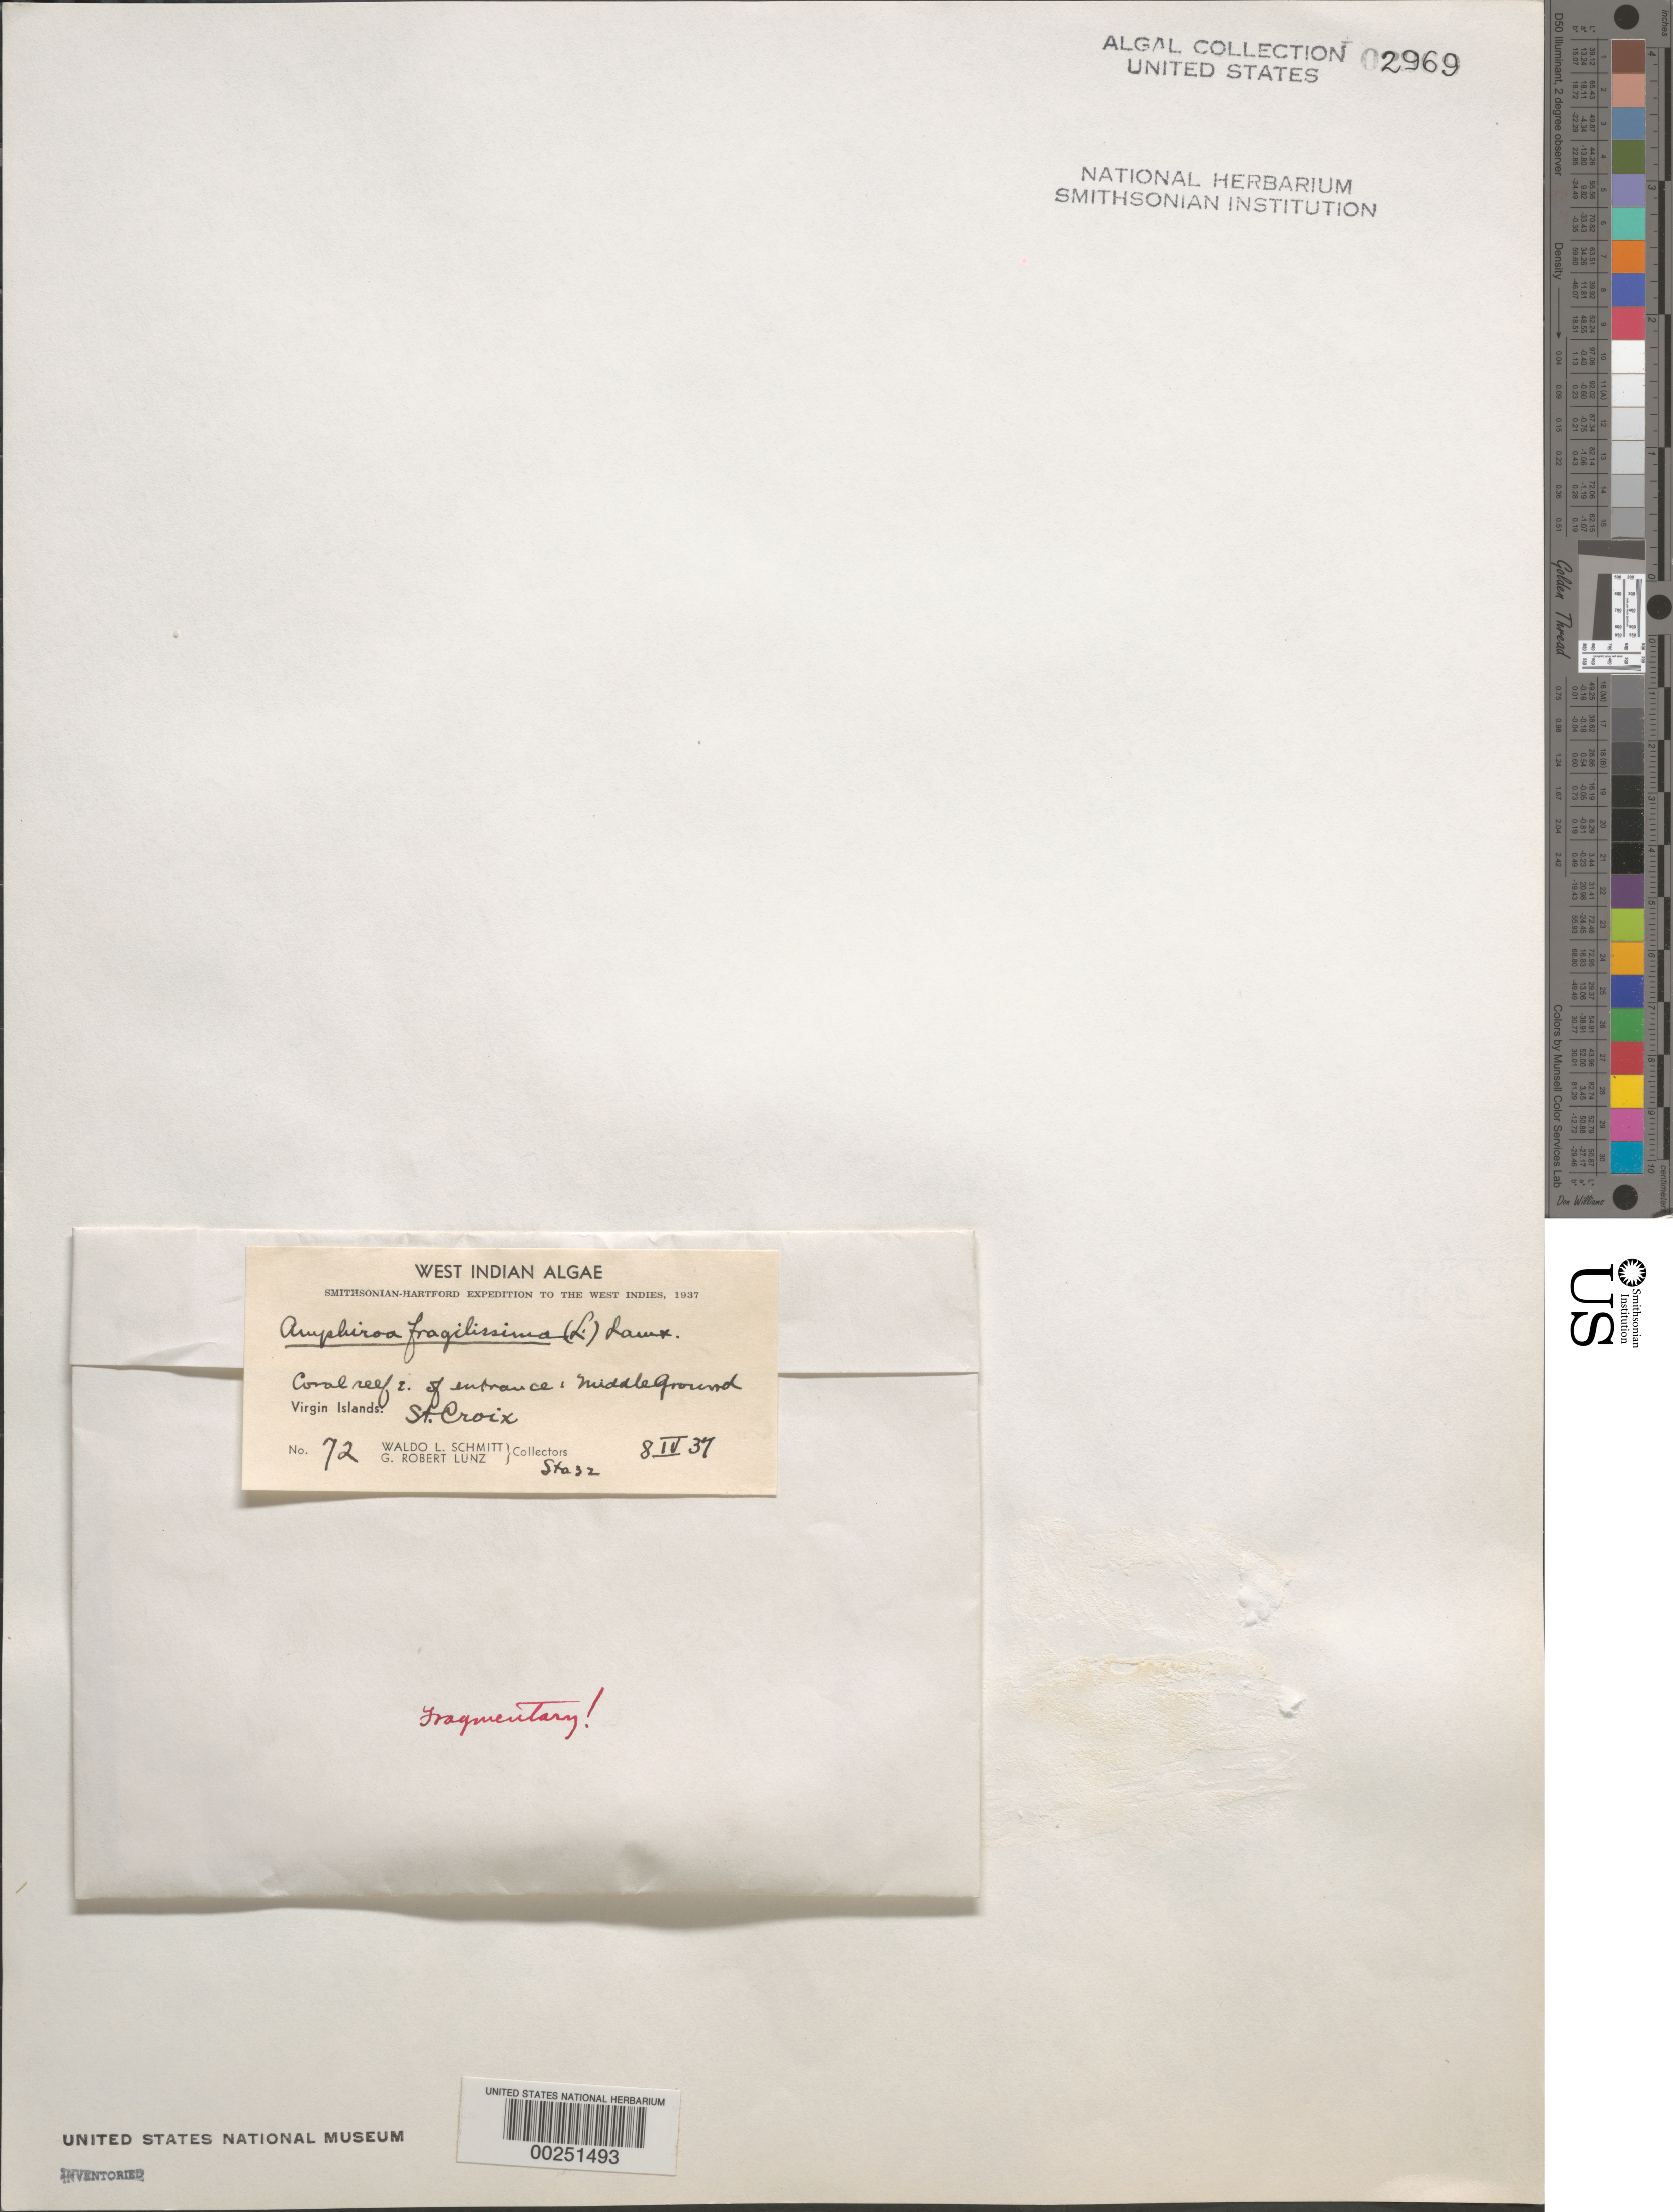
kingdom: Plantae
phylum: Rhodophyta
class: Florideophyceae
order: Corallinales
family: Lithophyllaceae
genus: Amphiroa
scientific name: Amphiroa fragilissima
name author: (L.) J.V.Lamouroux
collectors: W. L. Schmitt & G. Lunz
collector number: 72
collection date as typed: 08 Apr 1937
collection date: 1937-04-08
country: U.S. Virgin Islands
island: St. Croix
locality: Middle Ground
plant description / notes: Smithsonian-Hartford Expedition to the West Indies, 1937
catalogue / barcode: US 2969